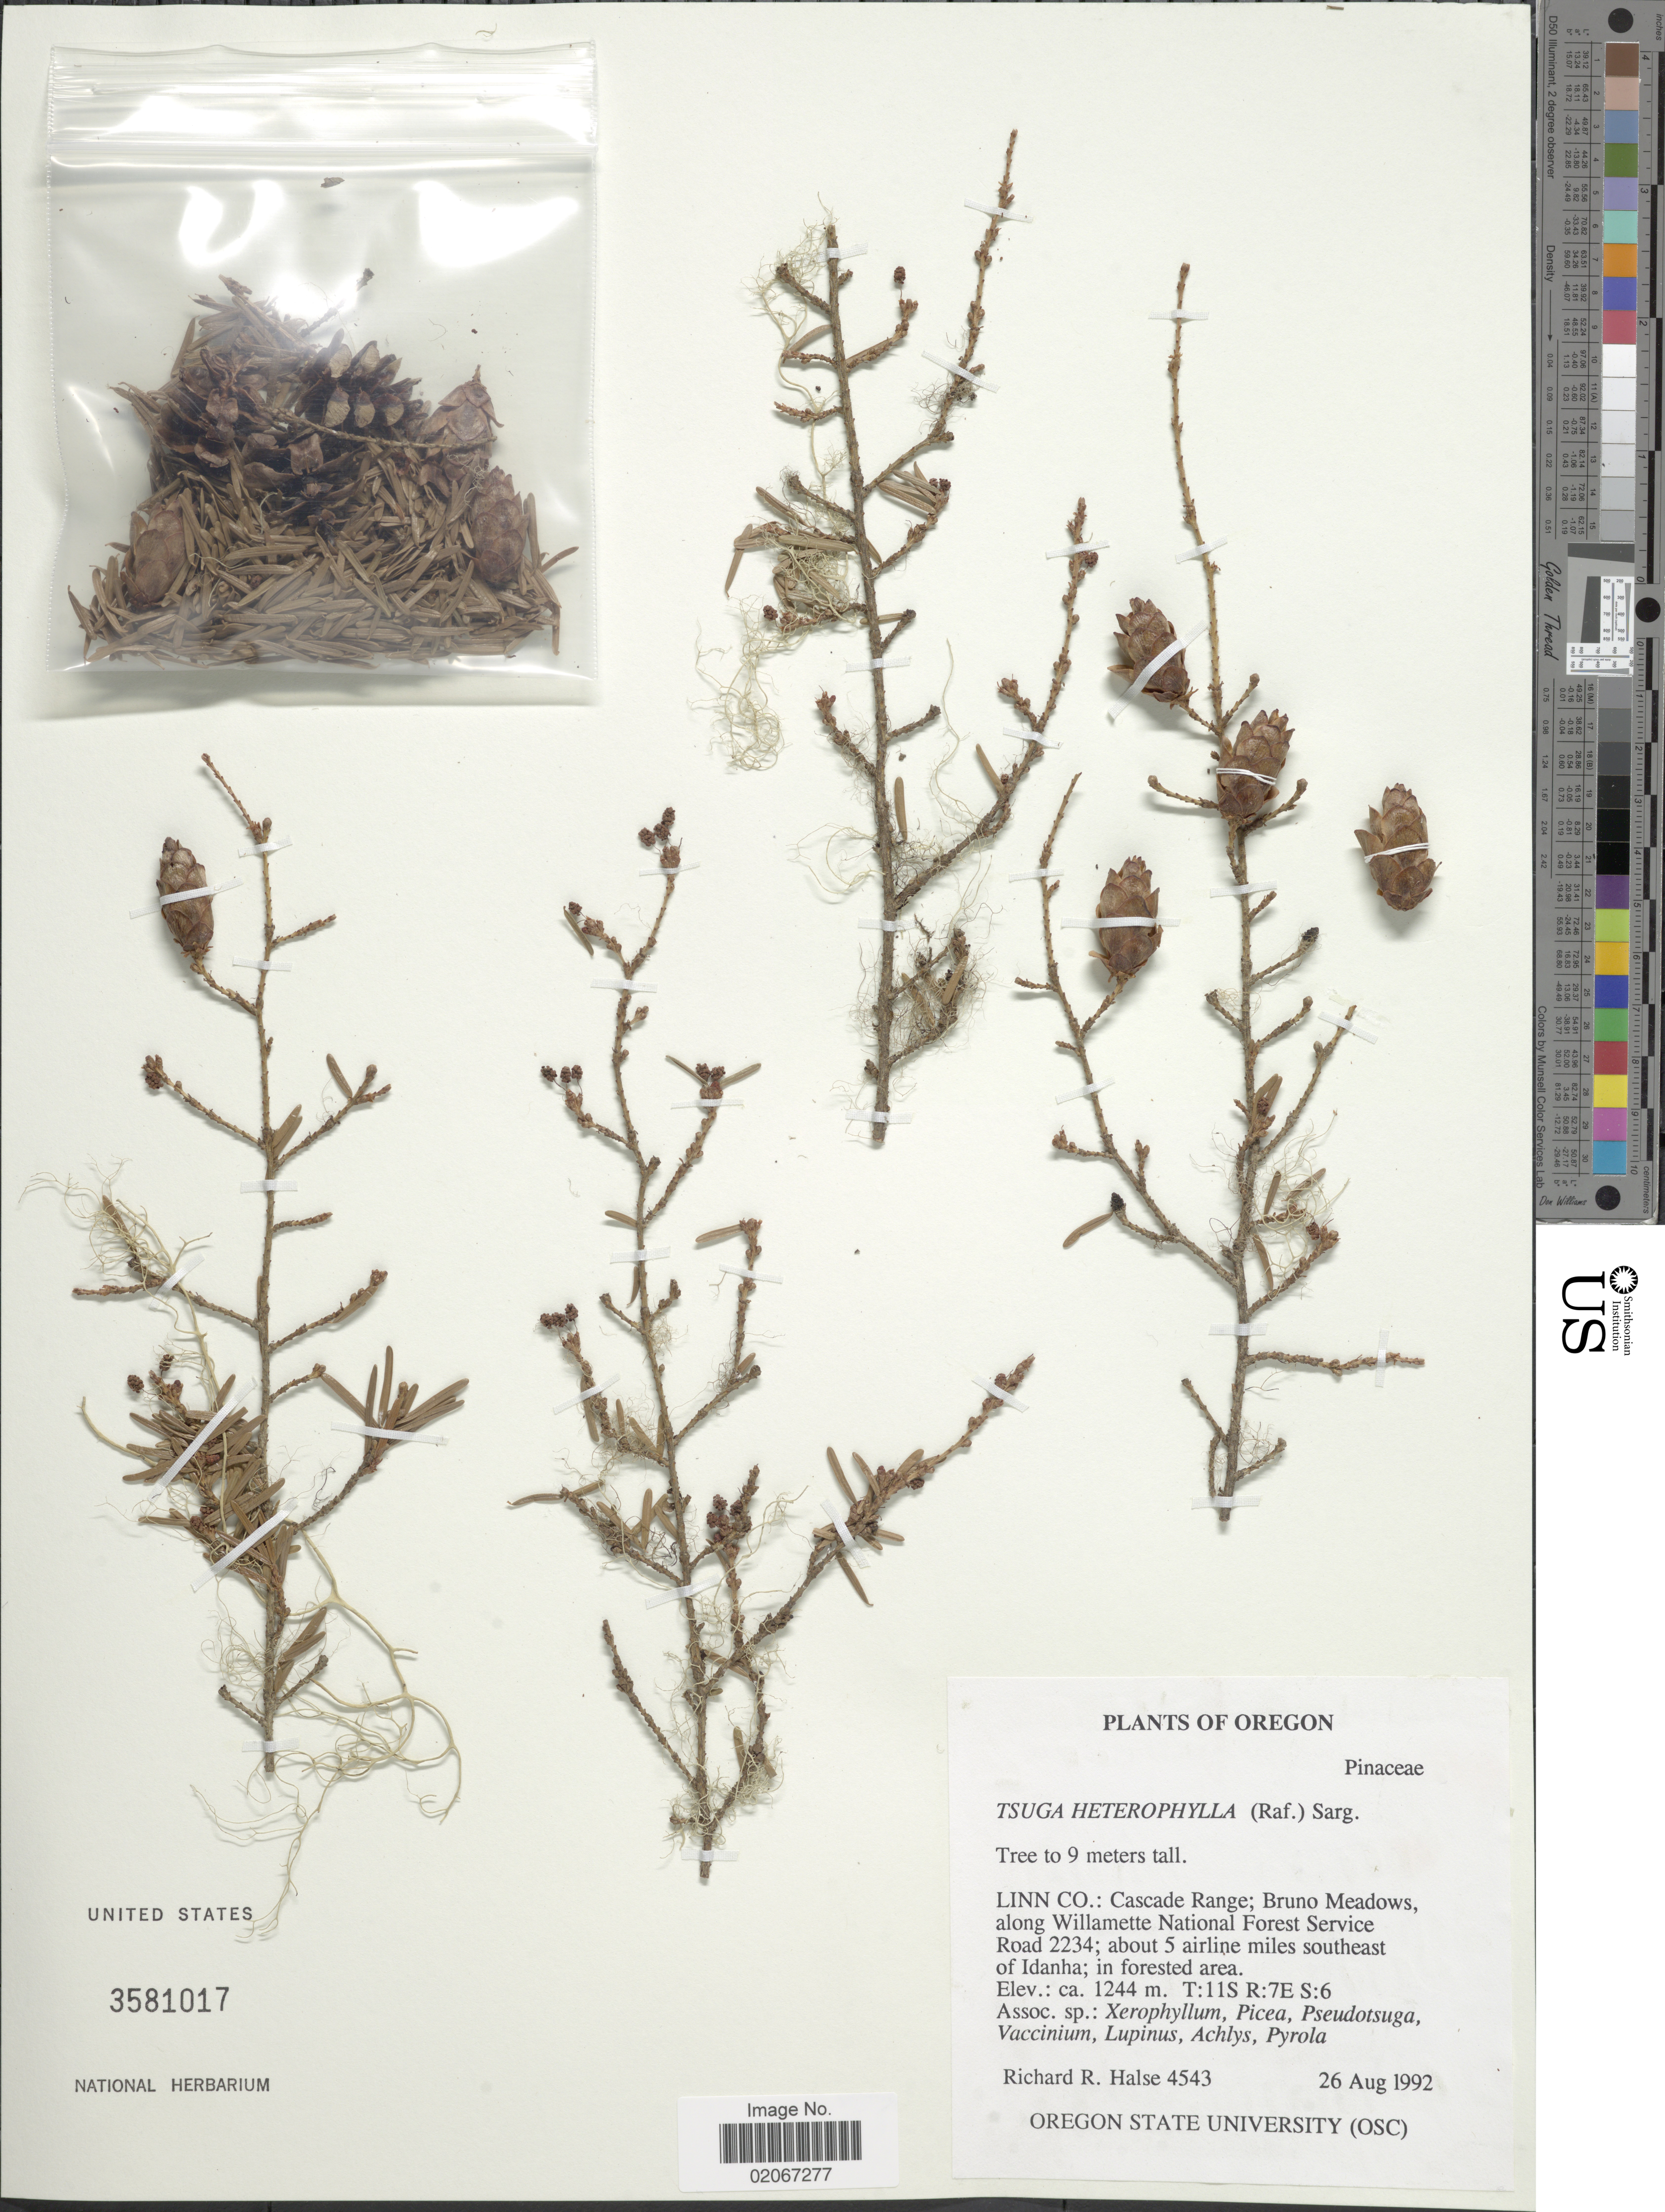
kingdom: Plantae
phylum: Tracheophyta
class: Pinopsida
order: Pinales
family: Pinaceae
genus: Tsuga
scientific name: Tsuga heterophylla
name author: (Raf.) Sarg.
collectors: R. Halse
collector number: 4543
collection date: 1992-08-26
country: United States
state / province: Oregon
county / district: Linn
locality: Linn Co.: Cascade Range; Bruno Meadows, along Willamette National Forest Service Road 2234; about 5 airline miles southeast of Idanha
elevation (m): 1244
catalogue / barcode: US 3581017